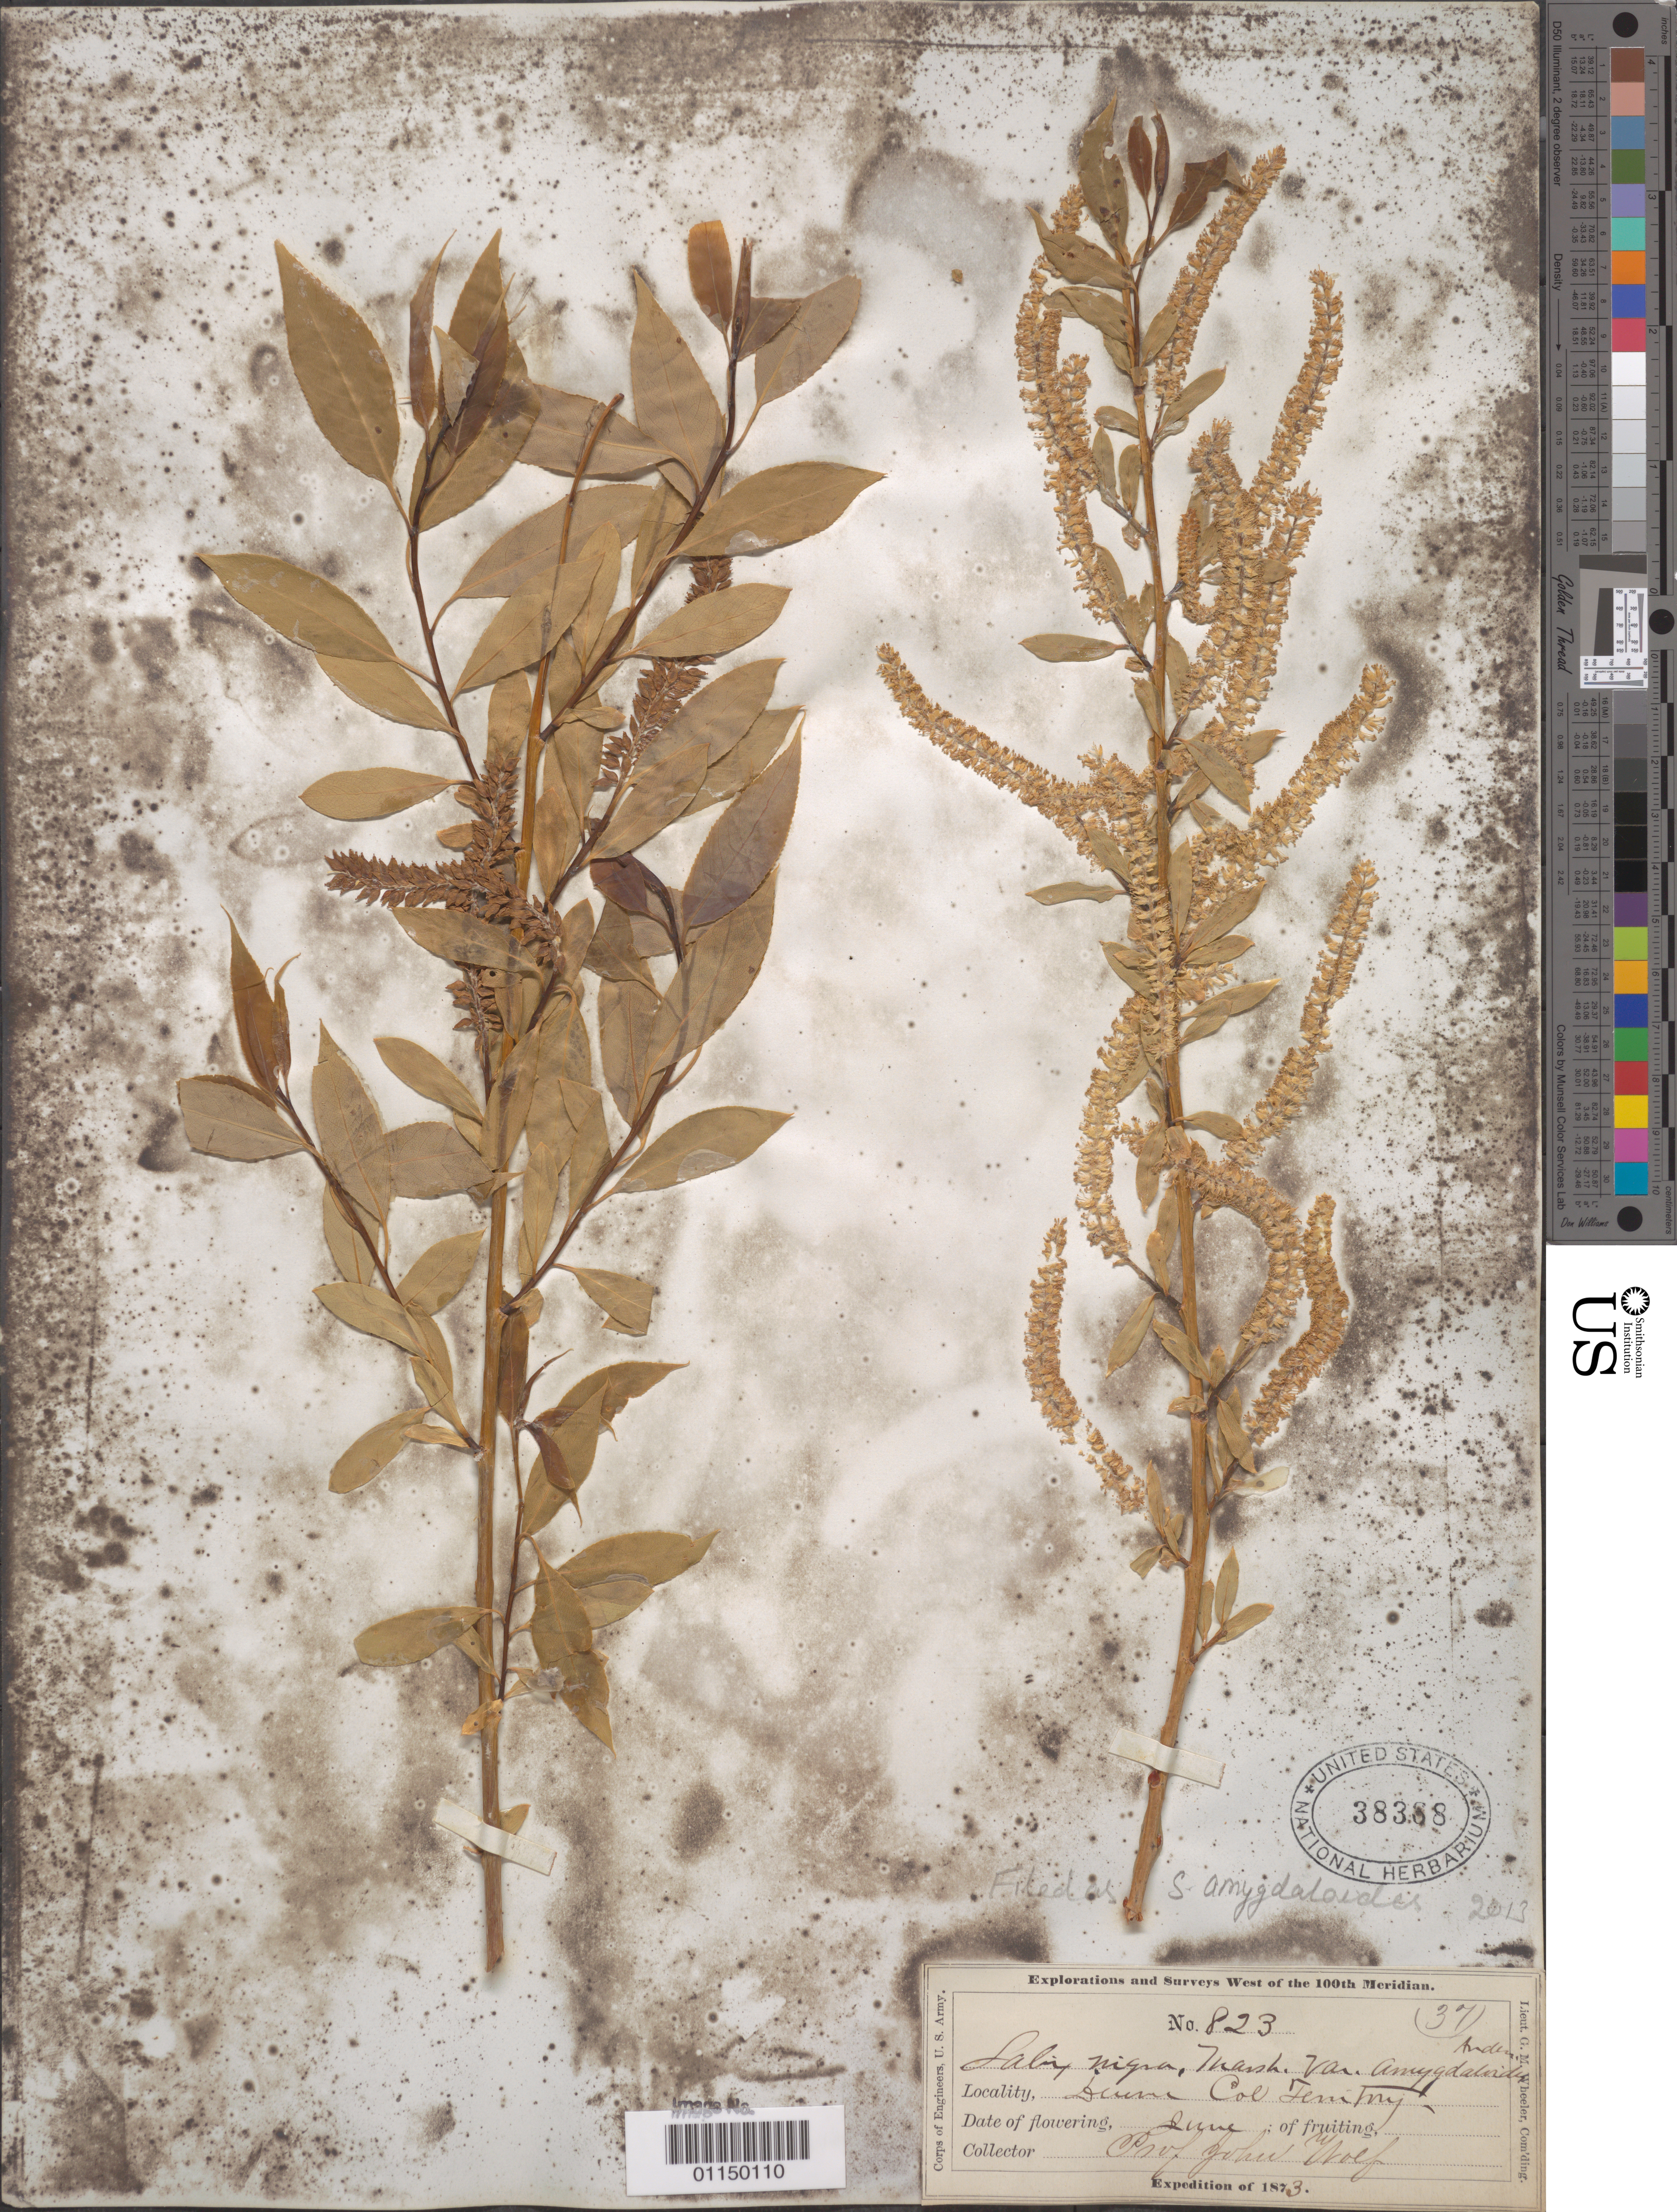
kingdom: Plantae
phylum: Tracheophyta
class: Magnoliopsida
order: Malpighiales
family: Salicaceae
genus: Salix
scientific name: Salix amygdaloides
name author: Andersson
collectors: J. Wolf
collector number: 823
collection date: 1873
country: United States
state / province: Colorado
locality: Denver.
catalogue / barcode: US 38388